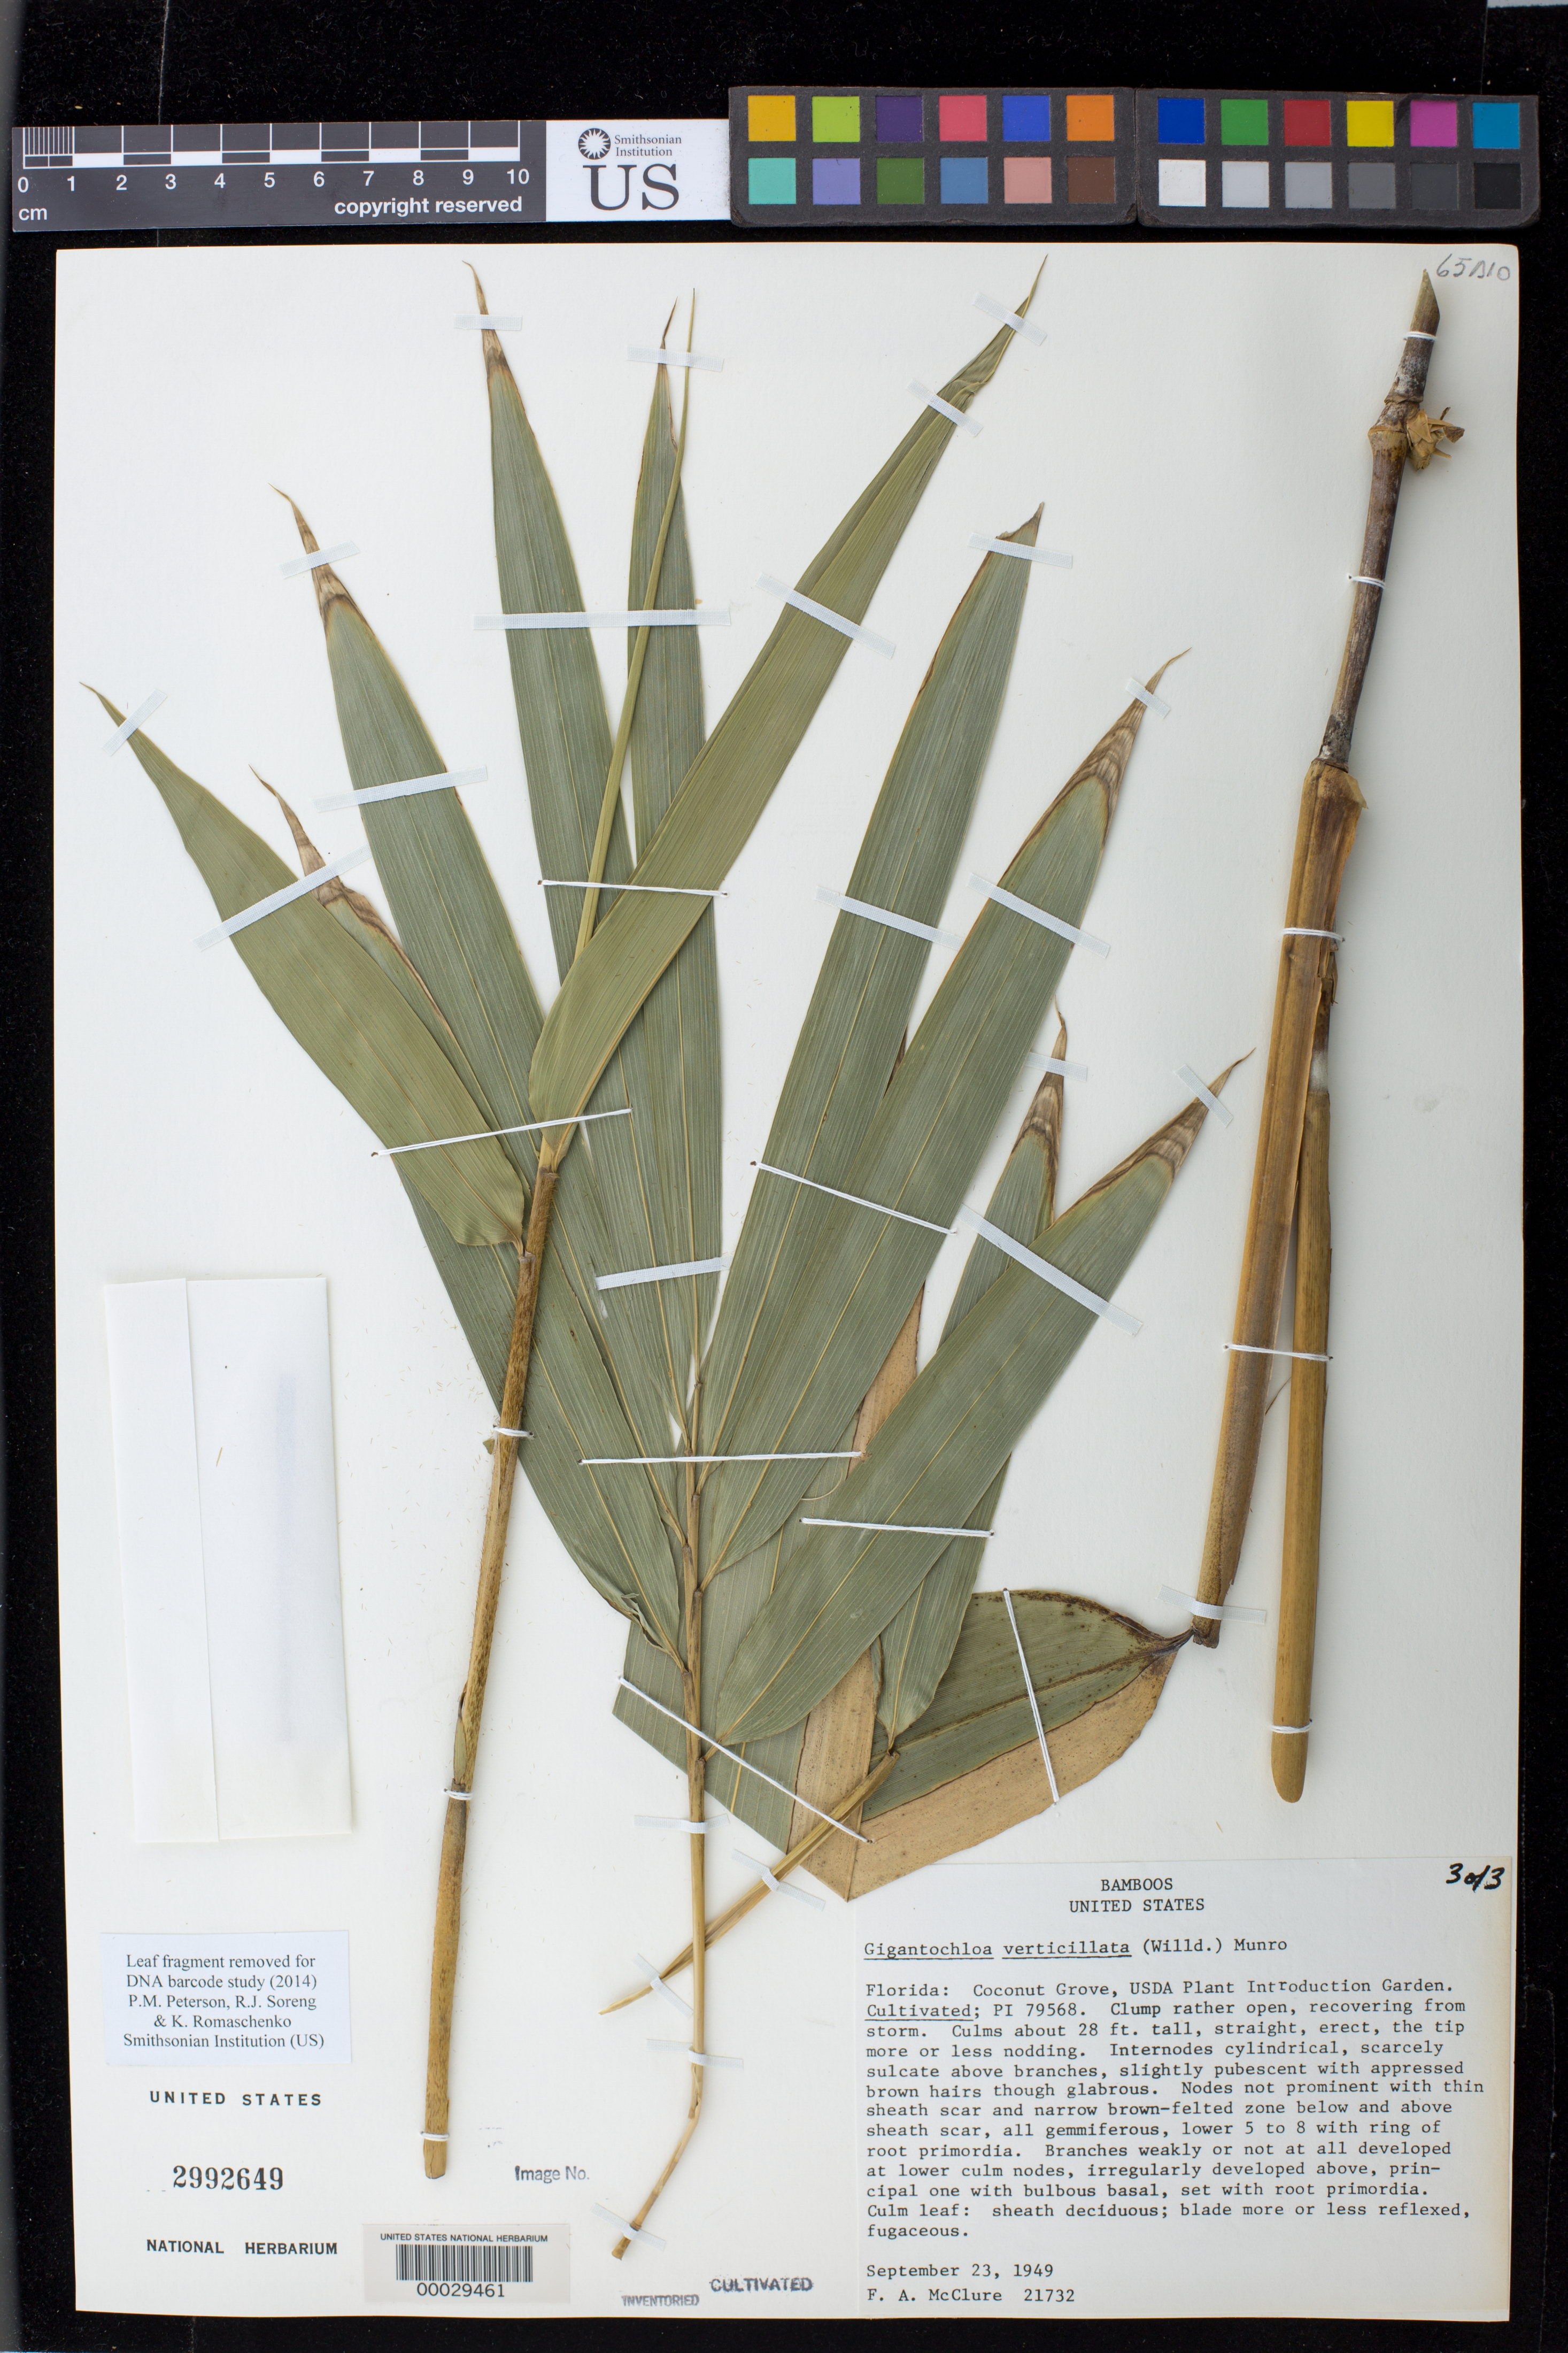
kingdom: Plantae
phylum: Tracheophyta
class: Liliopsida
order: Poales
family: Poaceae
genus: Gigantochloa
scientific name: Gigantochloa verticillata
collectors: F. A. McClure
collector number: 21732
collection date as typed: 23 Sep 1949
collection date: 1949-09-23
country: United States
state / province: Florida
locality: Usda plant intro. garden, coconut grove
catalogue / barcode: US 2992649